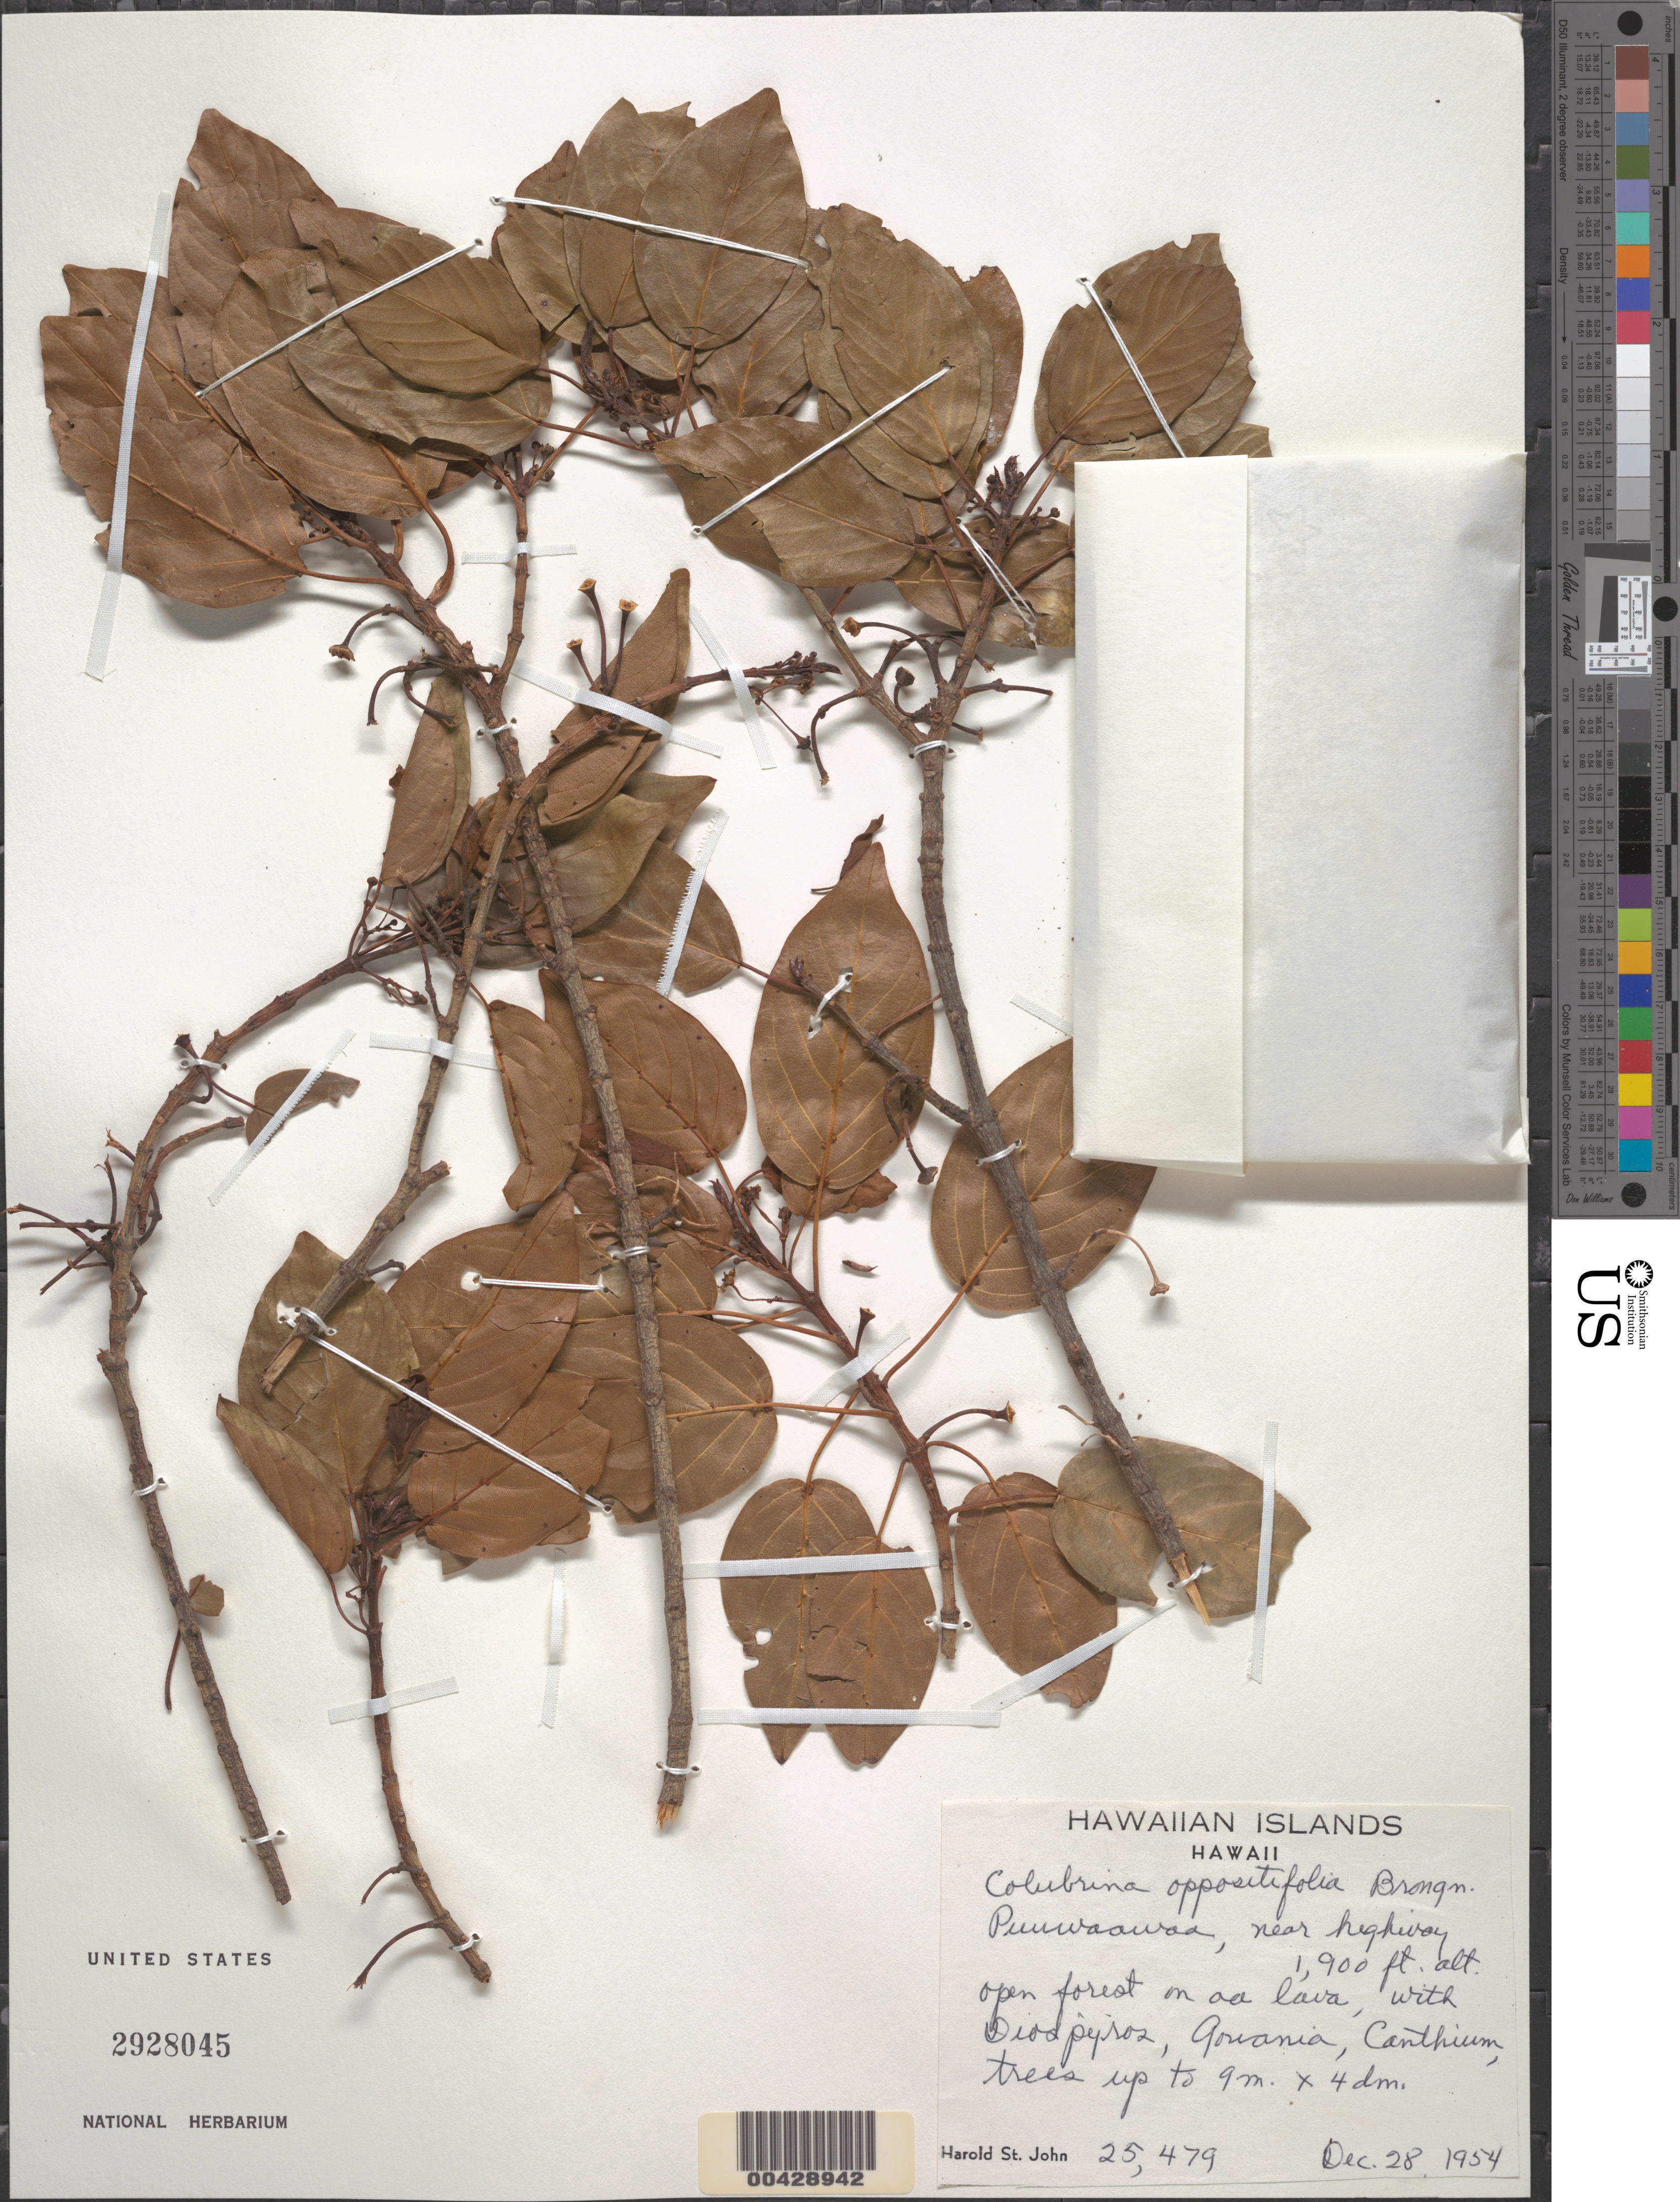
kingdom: Plantae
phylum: Tracheophyta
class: Magnoliopsida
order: Rosales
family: Rhamnaceae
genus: Colubrina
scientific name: Colubrina oppositifolia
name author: Brongn. ex H. Mann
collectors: H. St. John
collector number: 25479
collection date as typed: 28 Dec 1954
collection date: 1954-12-28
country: United States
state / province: Hawaii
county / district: Hawaii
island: Hawaii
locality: Puuwaawaa, near highway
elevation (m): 579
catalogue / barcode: US 2928045